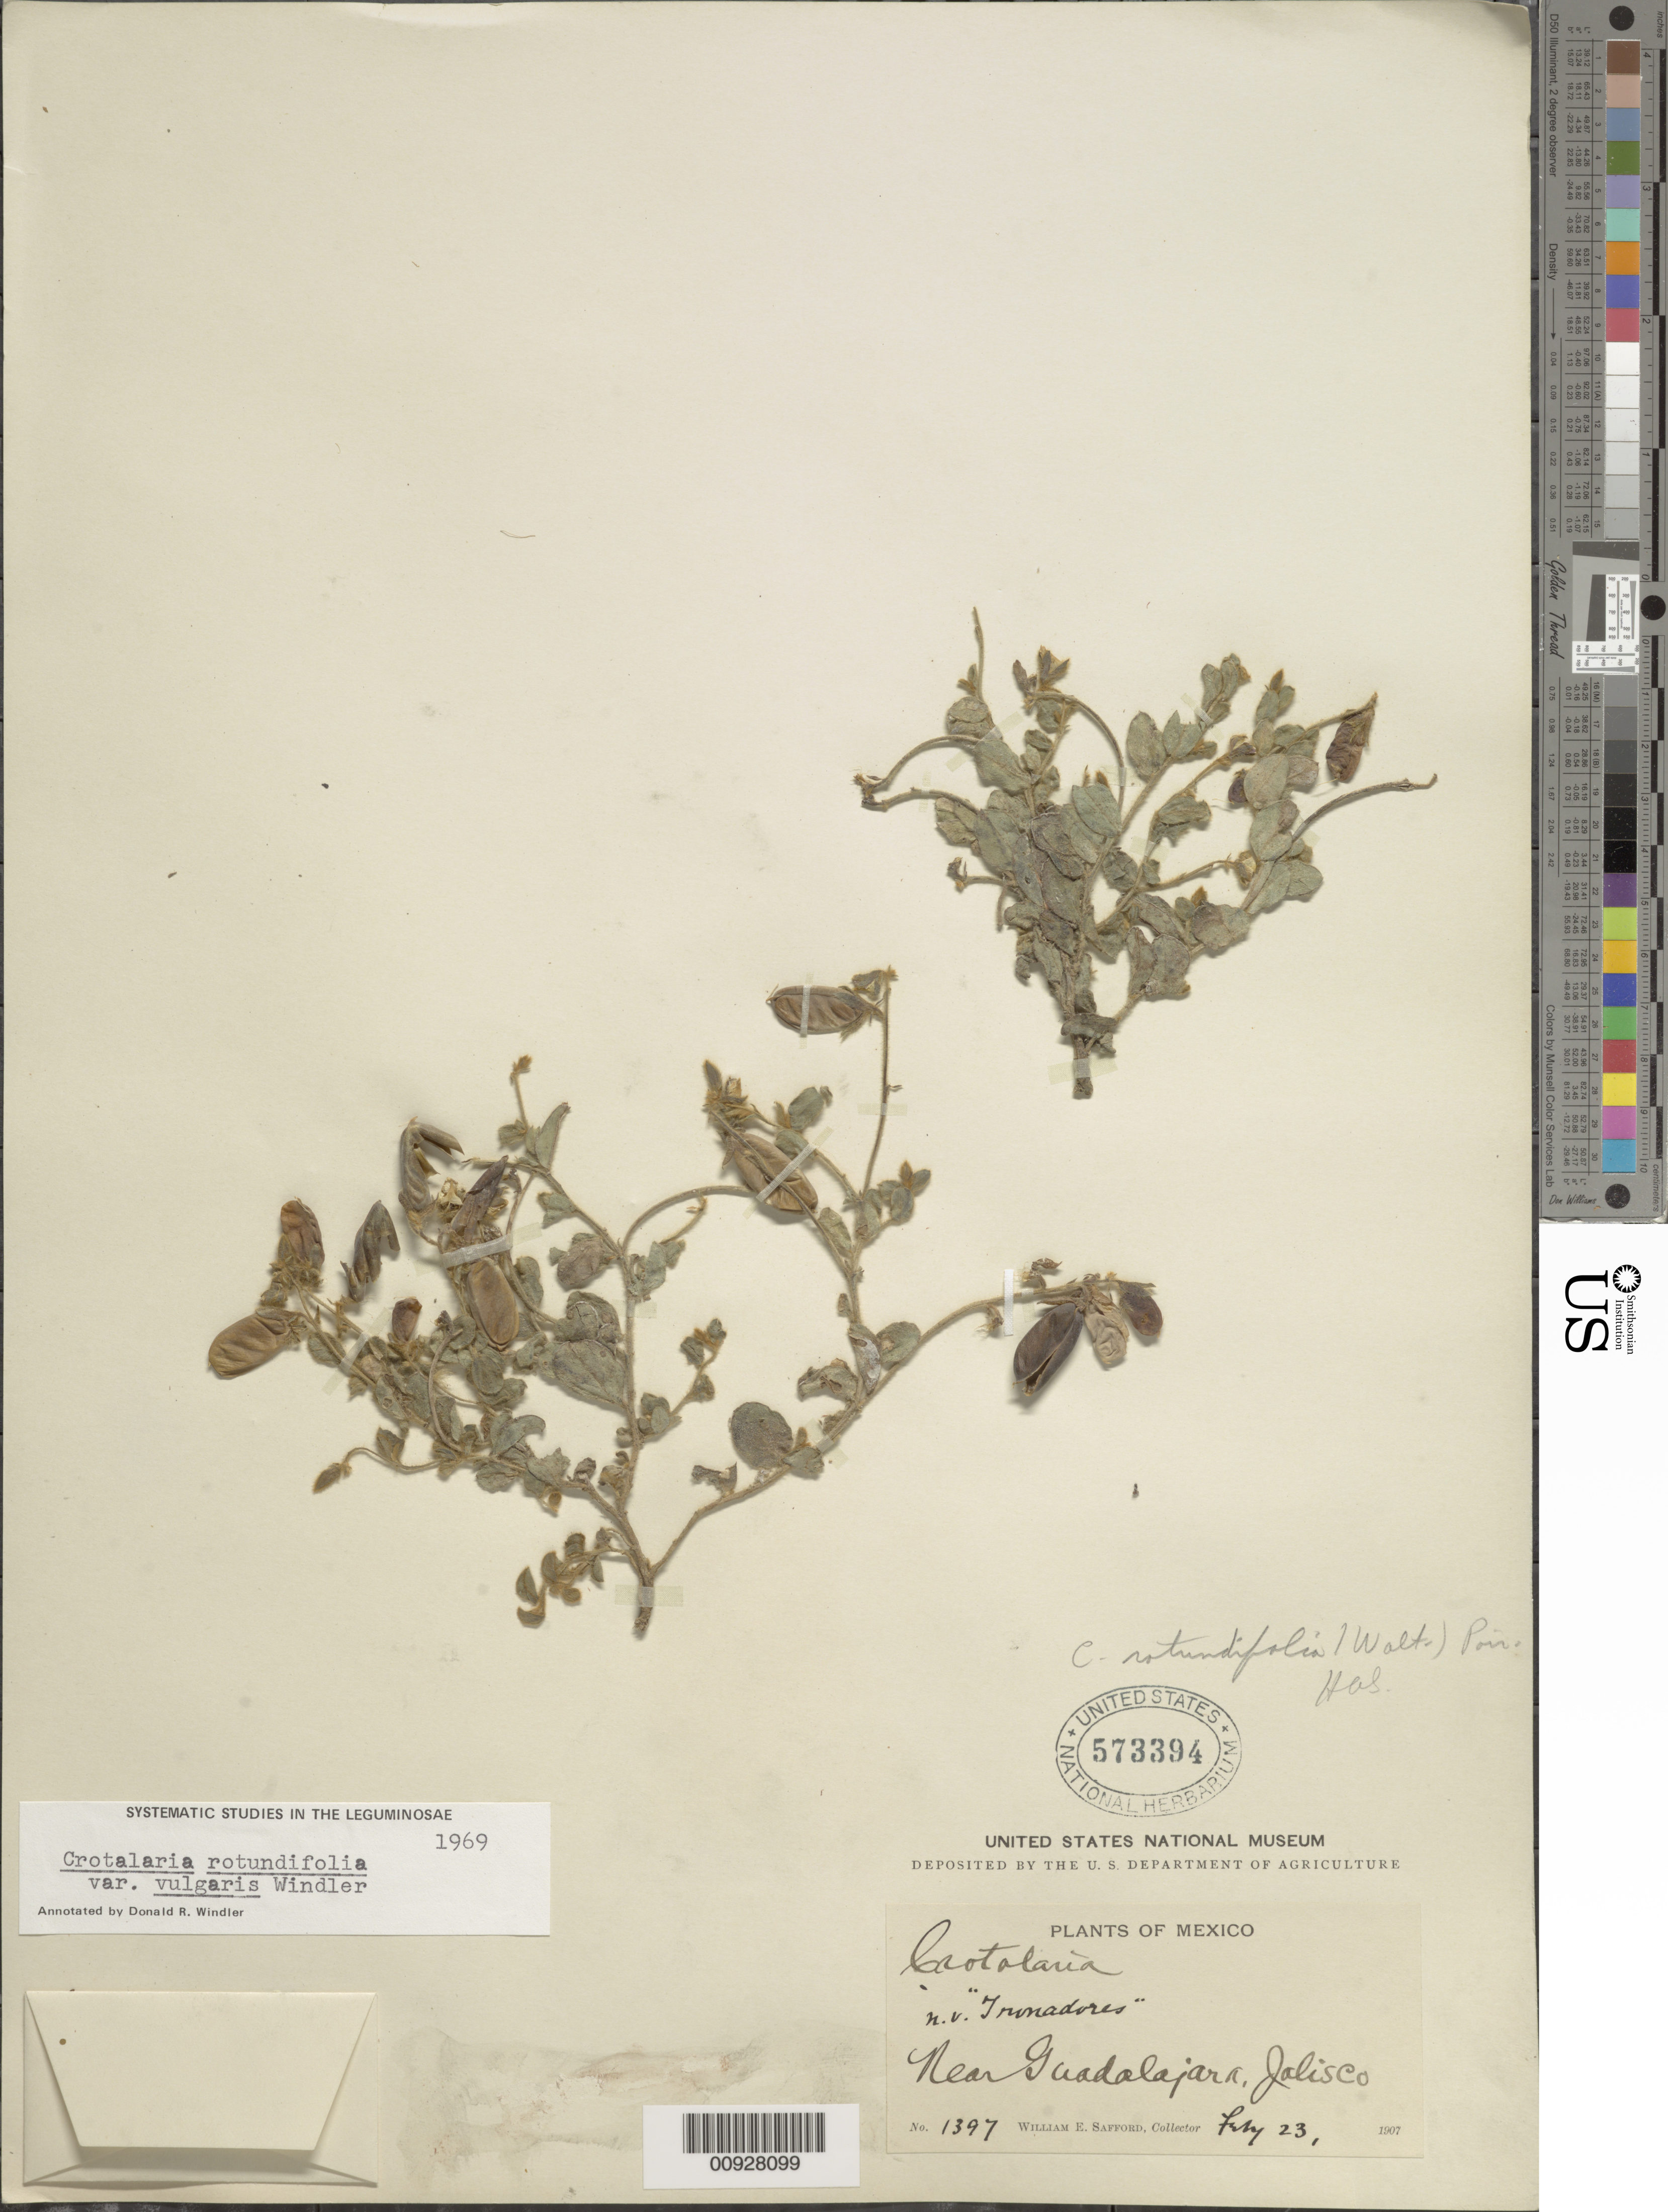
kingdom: Plantae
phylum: Tracheophyta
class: Magnoliopsida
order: Fabales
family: Fabaceae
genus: Crotalaria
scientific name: Crotalaria rotundifolia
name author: Walter ex J.F. Gmel.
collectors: W. E. Safford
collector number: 1397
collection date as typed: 23 Feb 1907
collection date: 1907-02-23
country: Mexico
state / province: Jalisco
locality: Near Guadalajara, Jalisco.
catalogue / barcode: US 573394